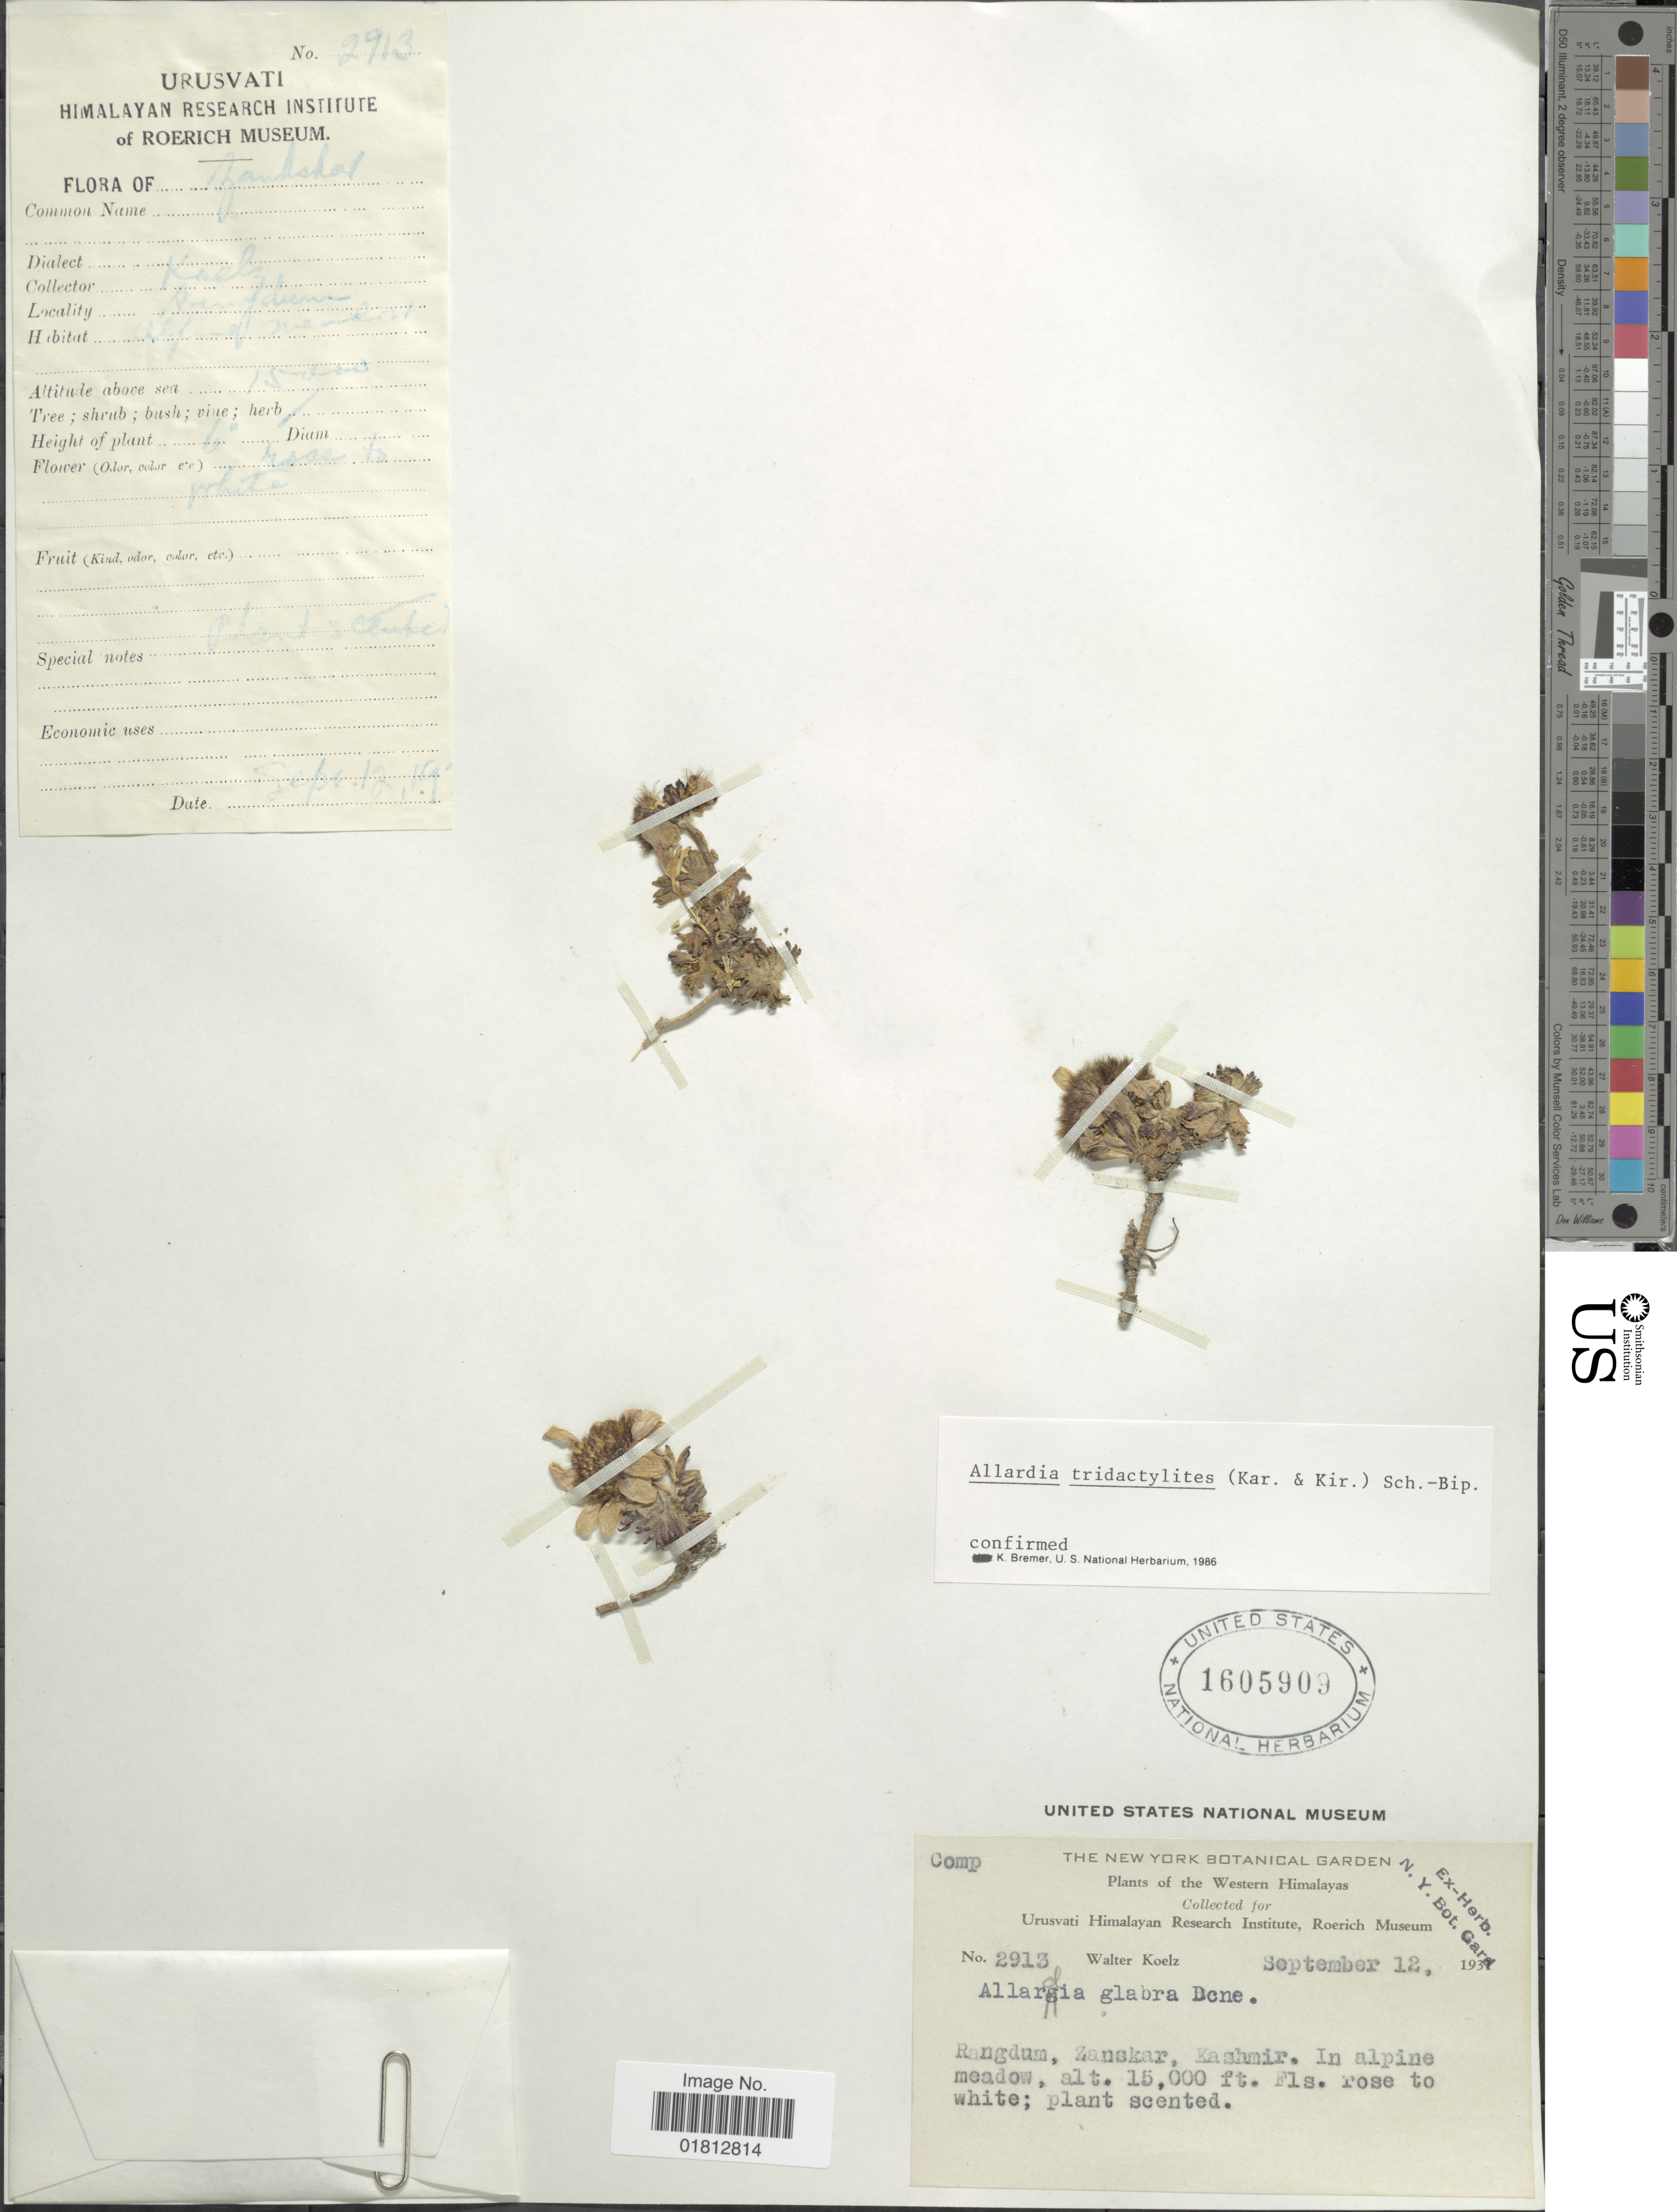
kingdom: Plantae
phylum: Tracheophyta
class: Magnoliopsida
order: Asterales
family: Asteraceae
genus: Allardia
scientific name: Allardia tridactylites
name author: (Kar. & Kir.) Sch. Bip.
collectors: W. N. Koelz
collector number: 2913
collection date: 1931-09-12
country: India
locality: Western Himalayas, Rangdum, Zanskar, Kashmir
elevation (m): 4572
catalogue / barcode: US 1605909